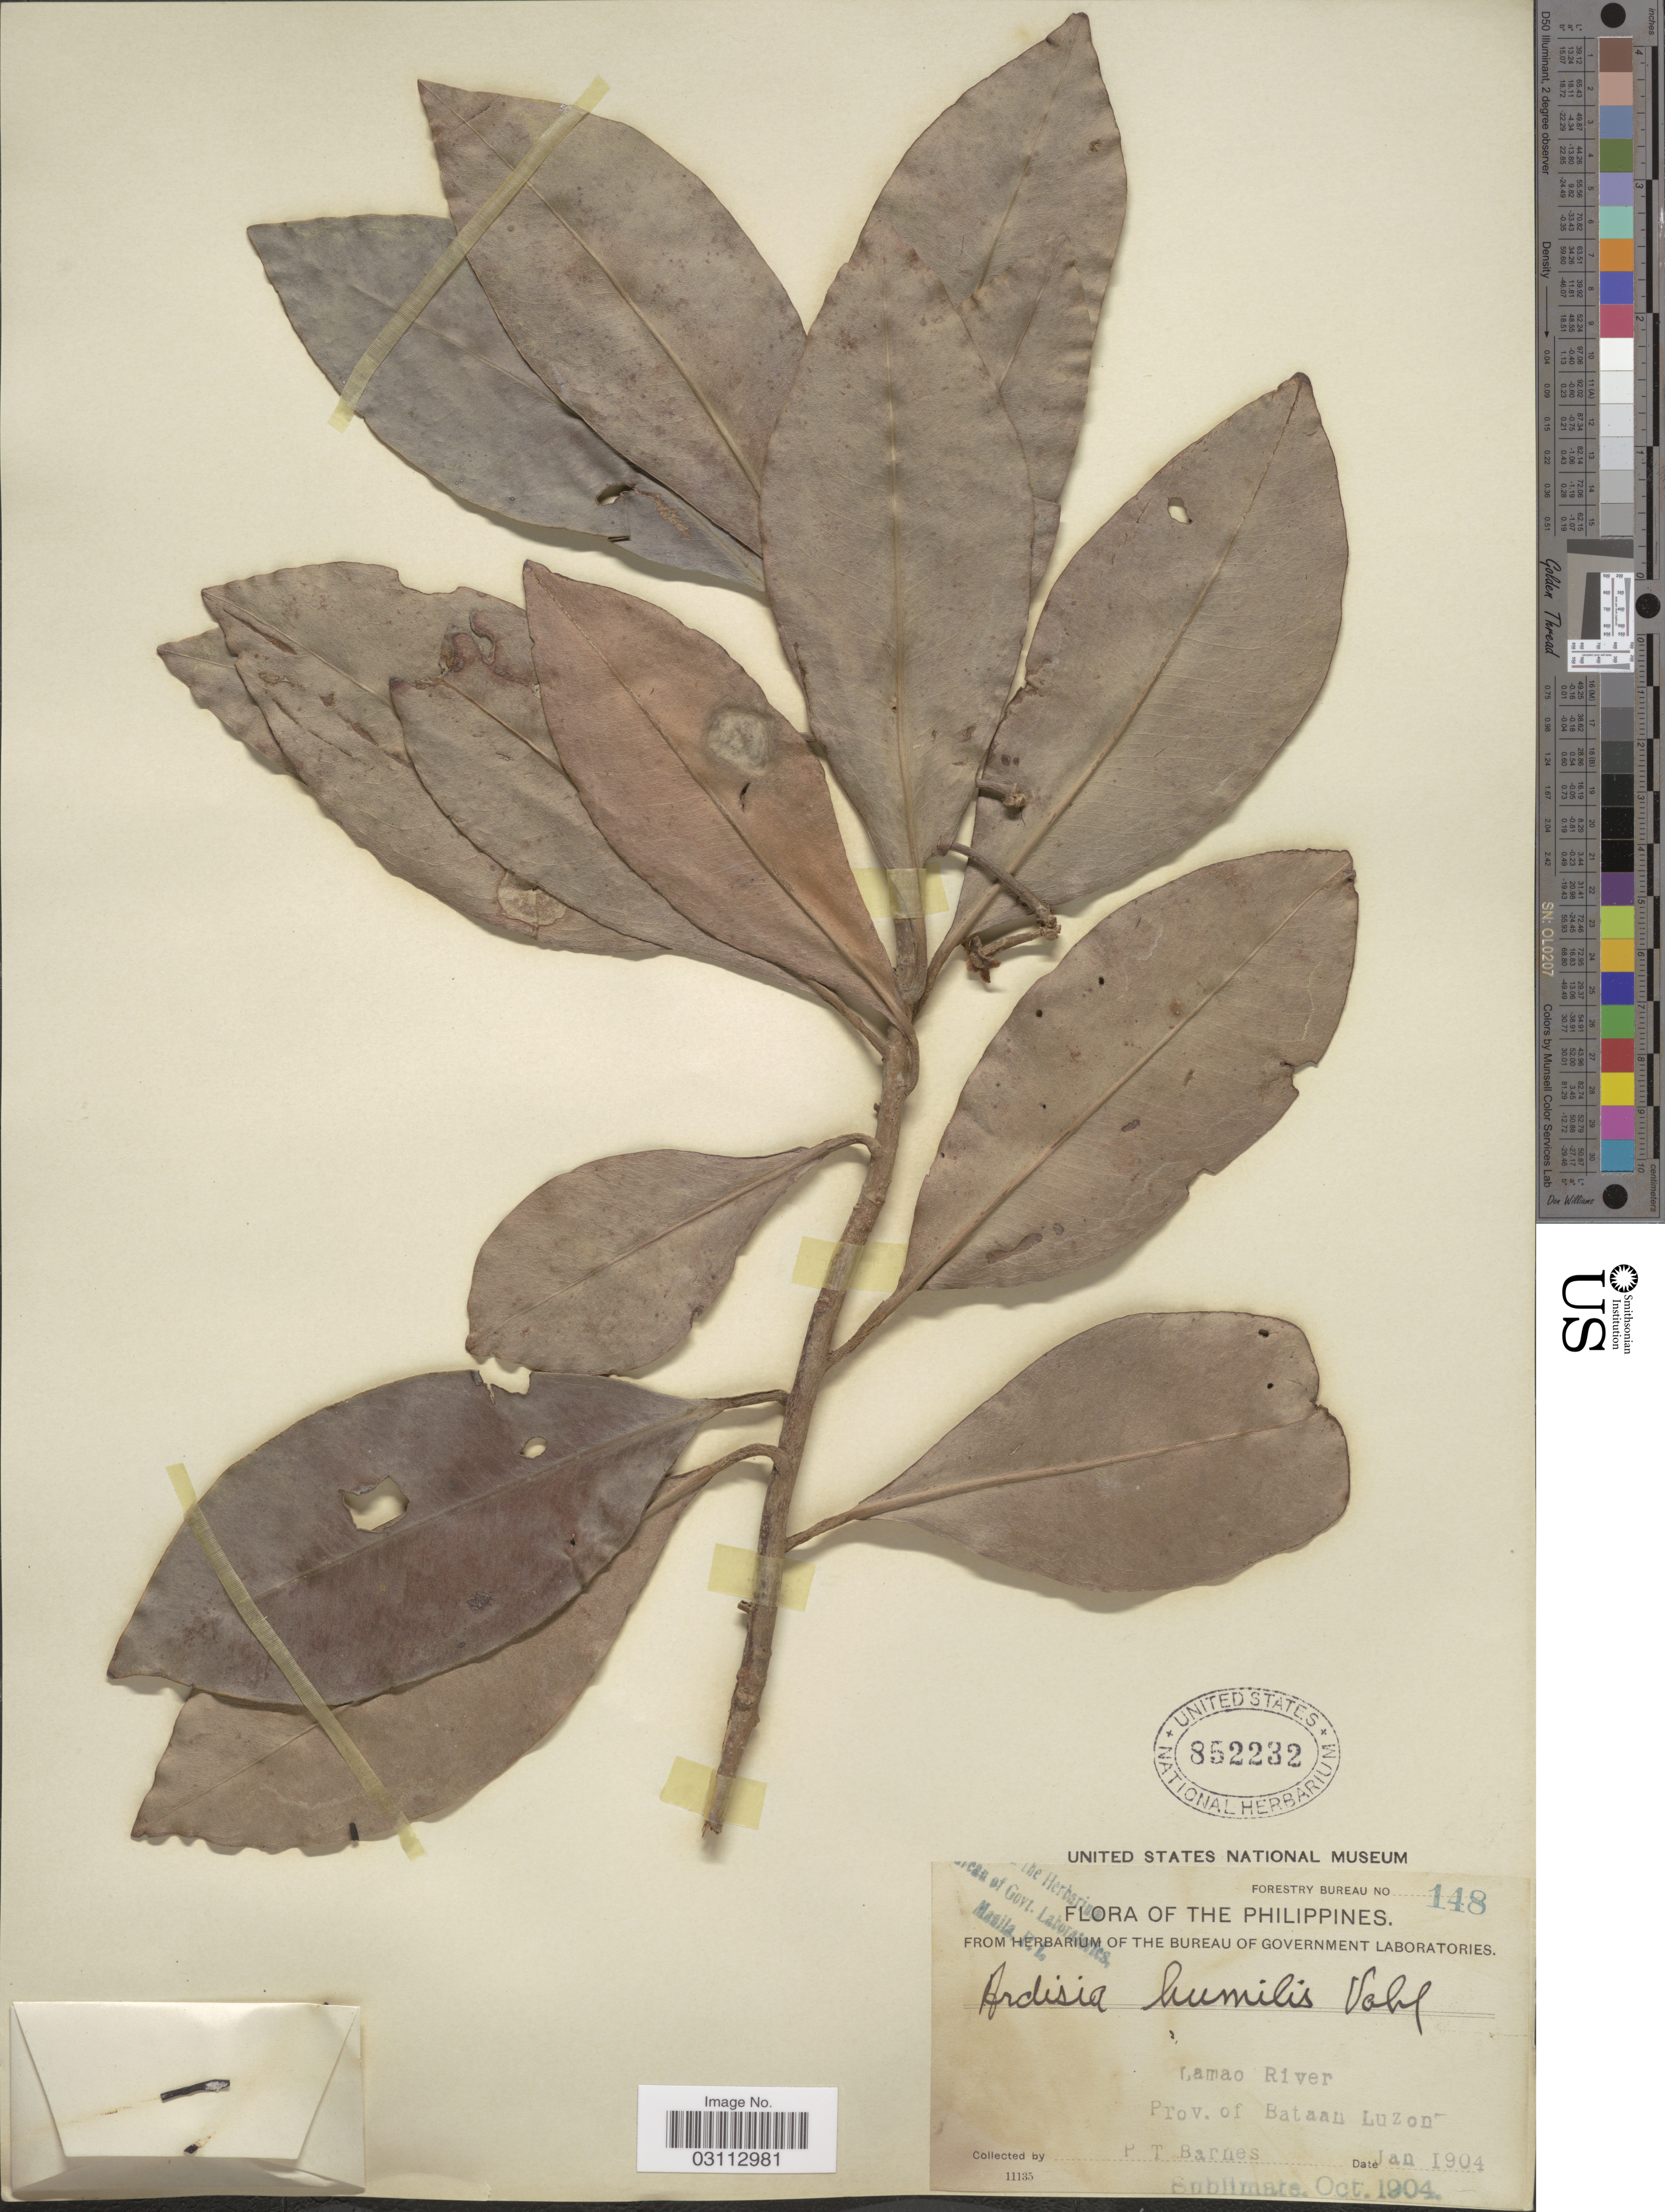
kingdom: Plantae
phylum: Tracheophyta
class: Magnoliopsida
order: Ericales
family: Primulaceae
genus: Ardisia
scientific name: Ardisia squamulosa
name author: C. Presl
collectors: P. Barnes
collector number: Forestry Bureau 148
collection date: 1904-01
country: Philippines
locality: Lamao River. Prov. of Bataan Luzon.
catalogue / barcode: US 852232